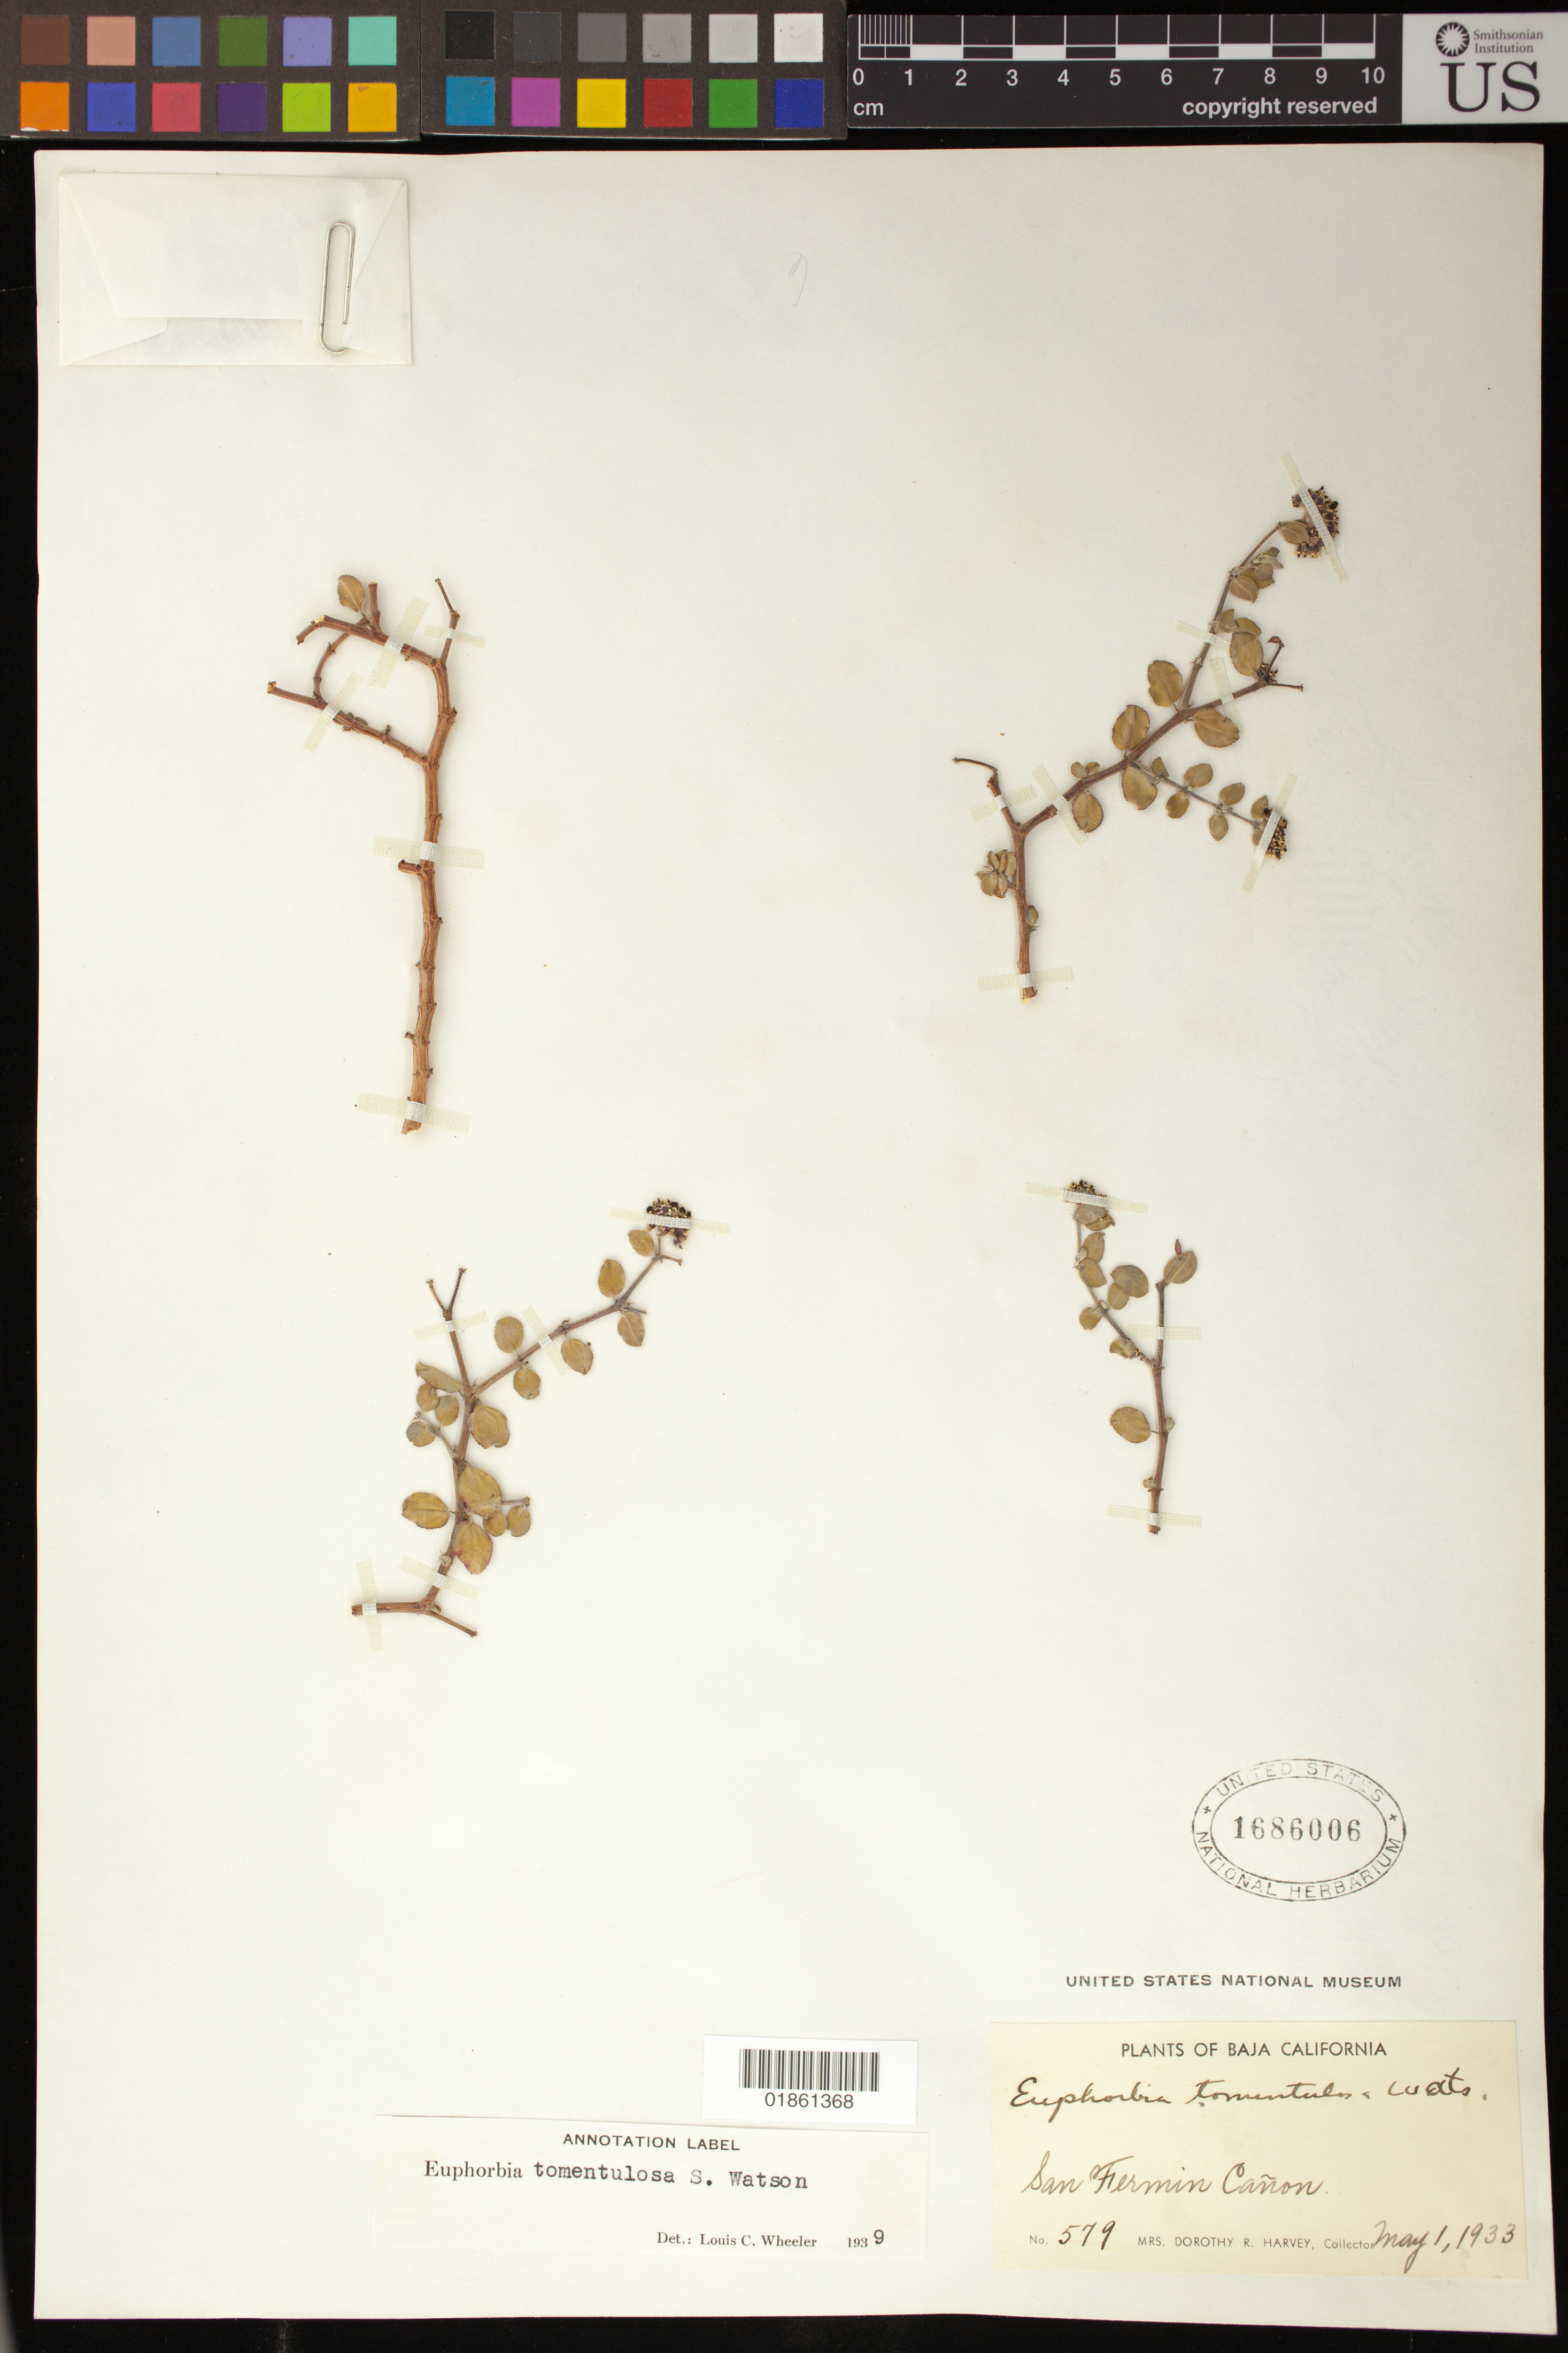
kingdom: Plantae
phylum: Tracheophyta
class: Magnoliopsida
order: Malpighiales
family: Euphorbiaceae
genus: Euphorbia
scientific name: Euphorbia tomentulosa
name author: S. Watson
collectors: D. R. Harvey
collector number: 579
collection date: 1933-05-01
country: Mexico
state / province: Baja California Sur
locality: San Fermin Canon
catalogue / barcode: US 1686006